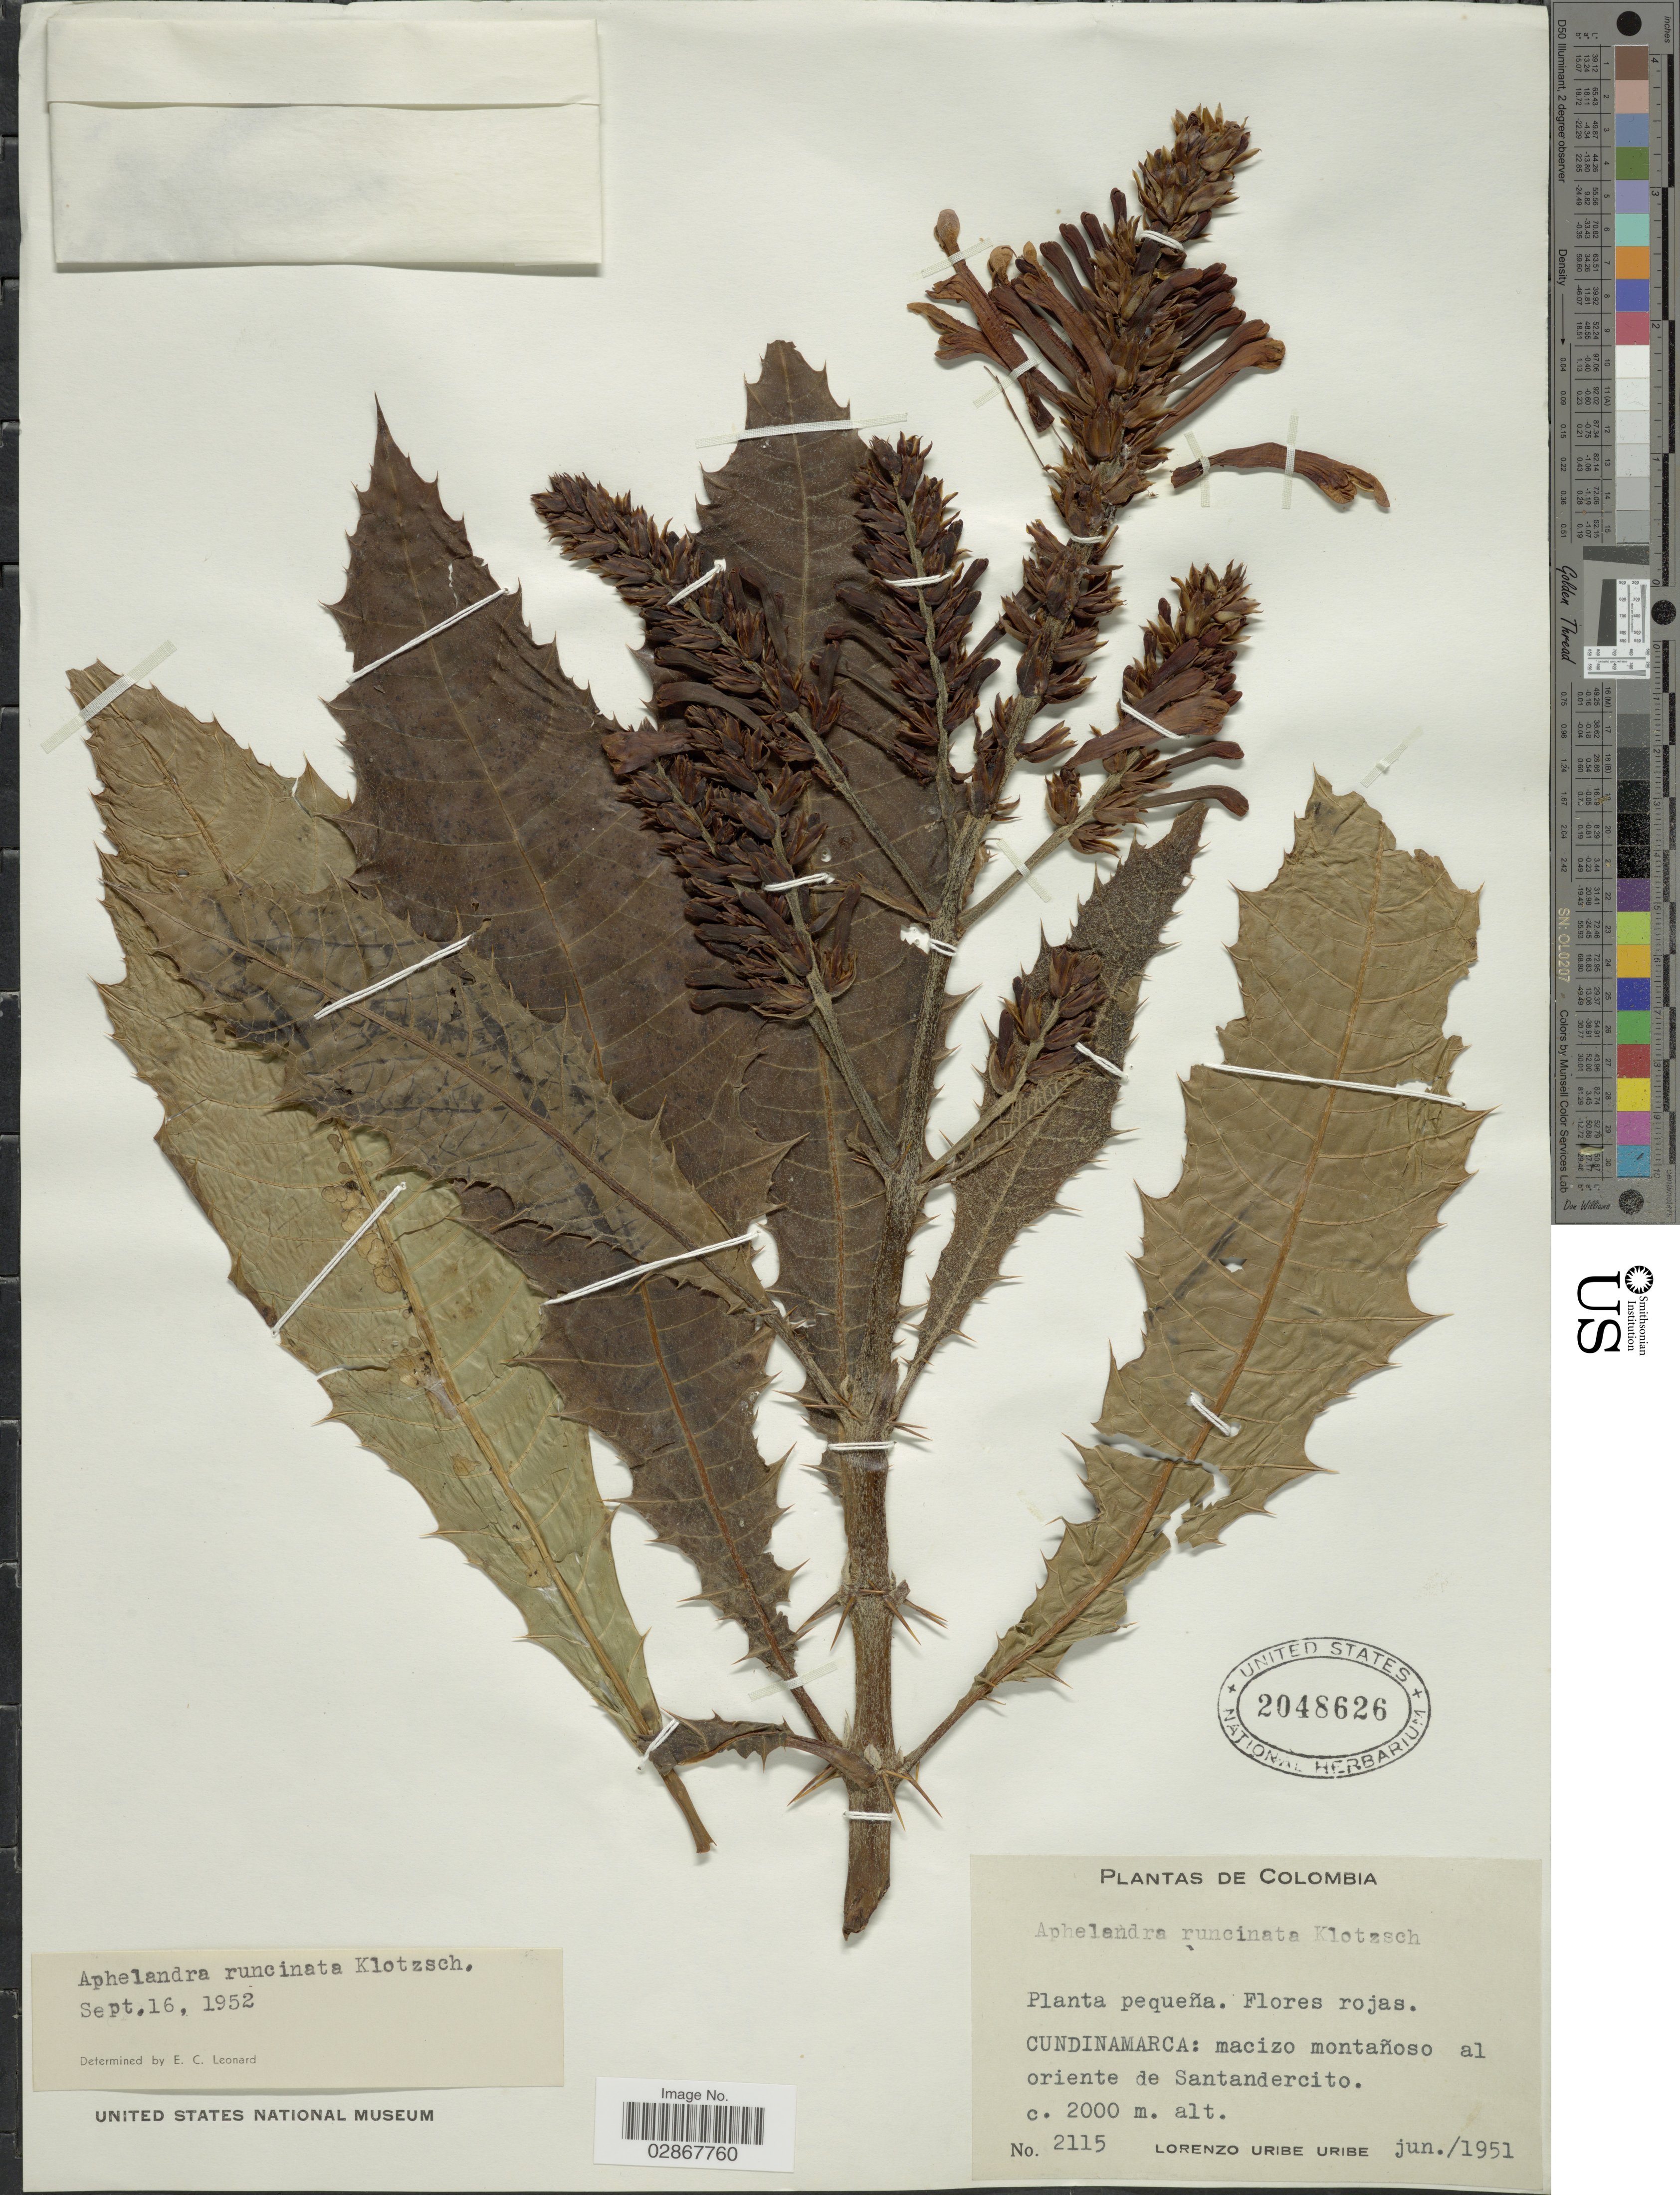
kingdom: Plantae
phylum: Tracheophyta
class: Magnoliopsida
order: Lamiales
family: Acanthaceae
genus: Aphelandra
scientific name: Aphelandra runcinata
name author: Klotzsch ex Nees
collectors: L. Uribe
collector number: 2115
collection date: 1951-06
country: Colombia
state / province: Cundinamarca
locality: Macizo montañoso al oriente de Santandercito.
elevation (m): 2000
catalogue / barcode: US 2048626